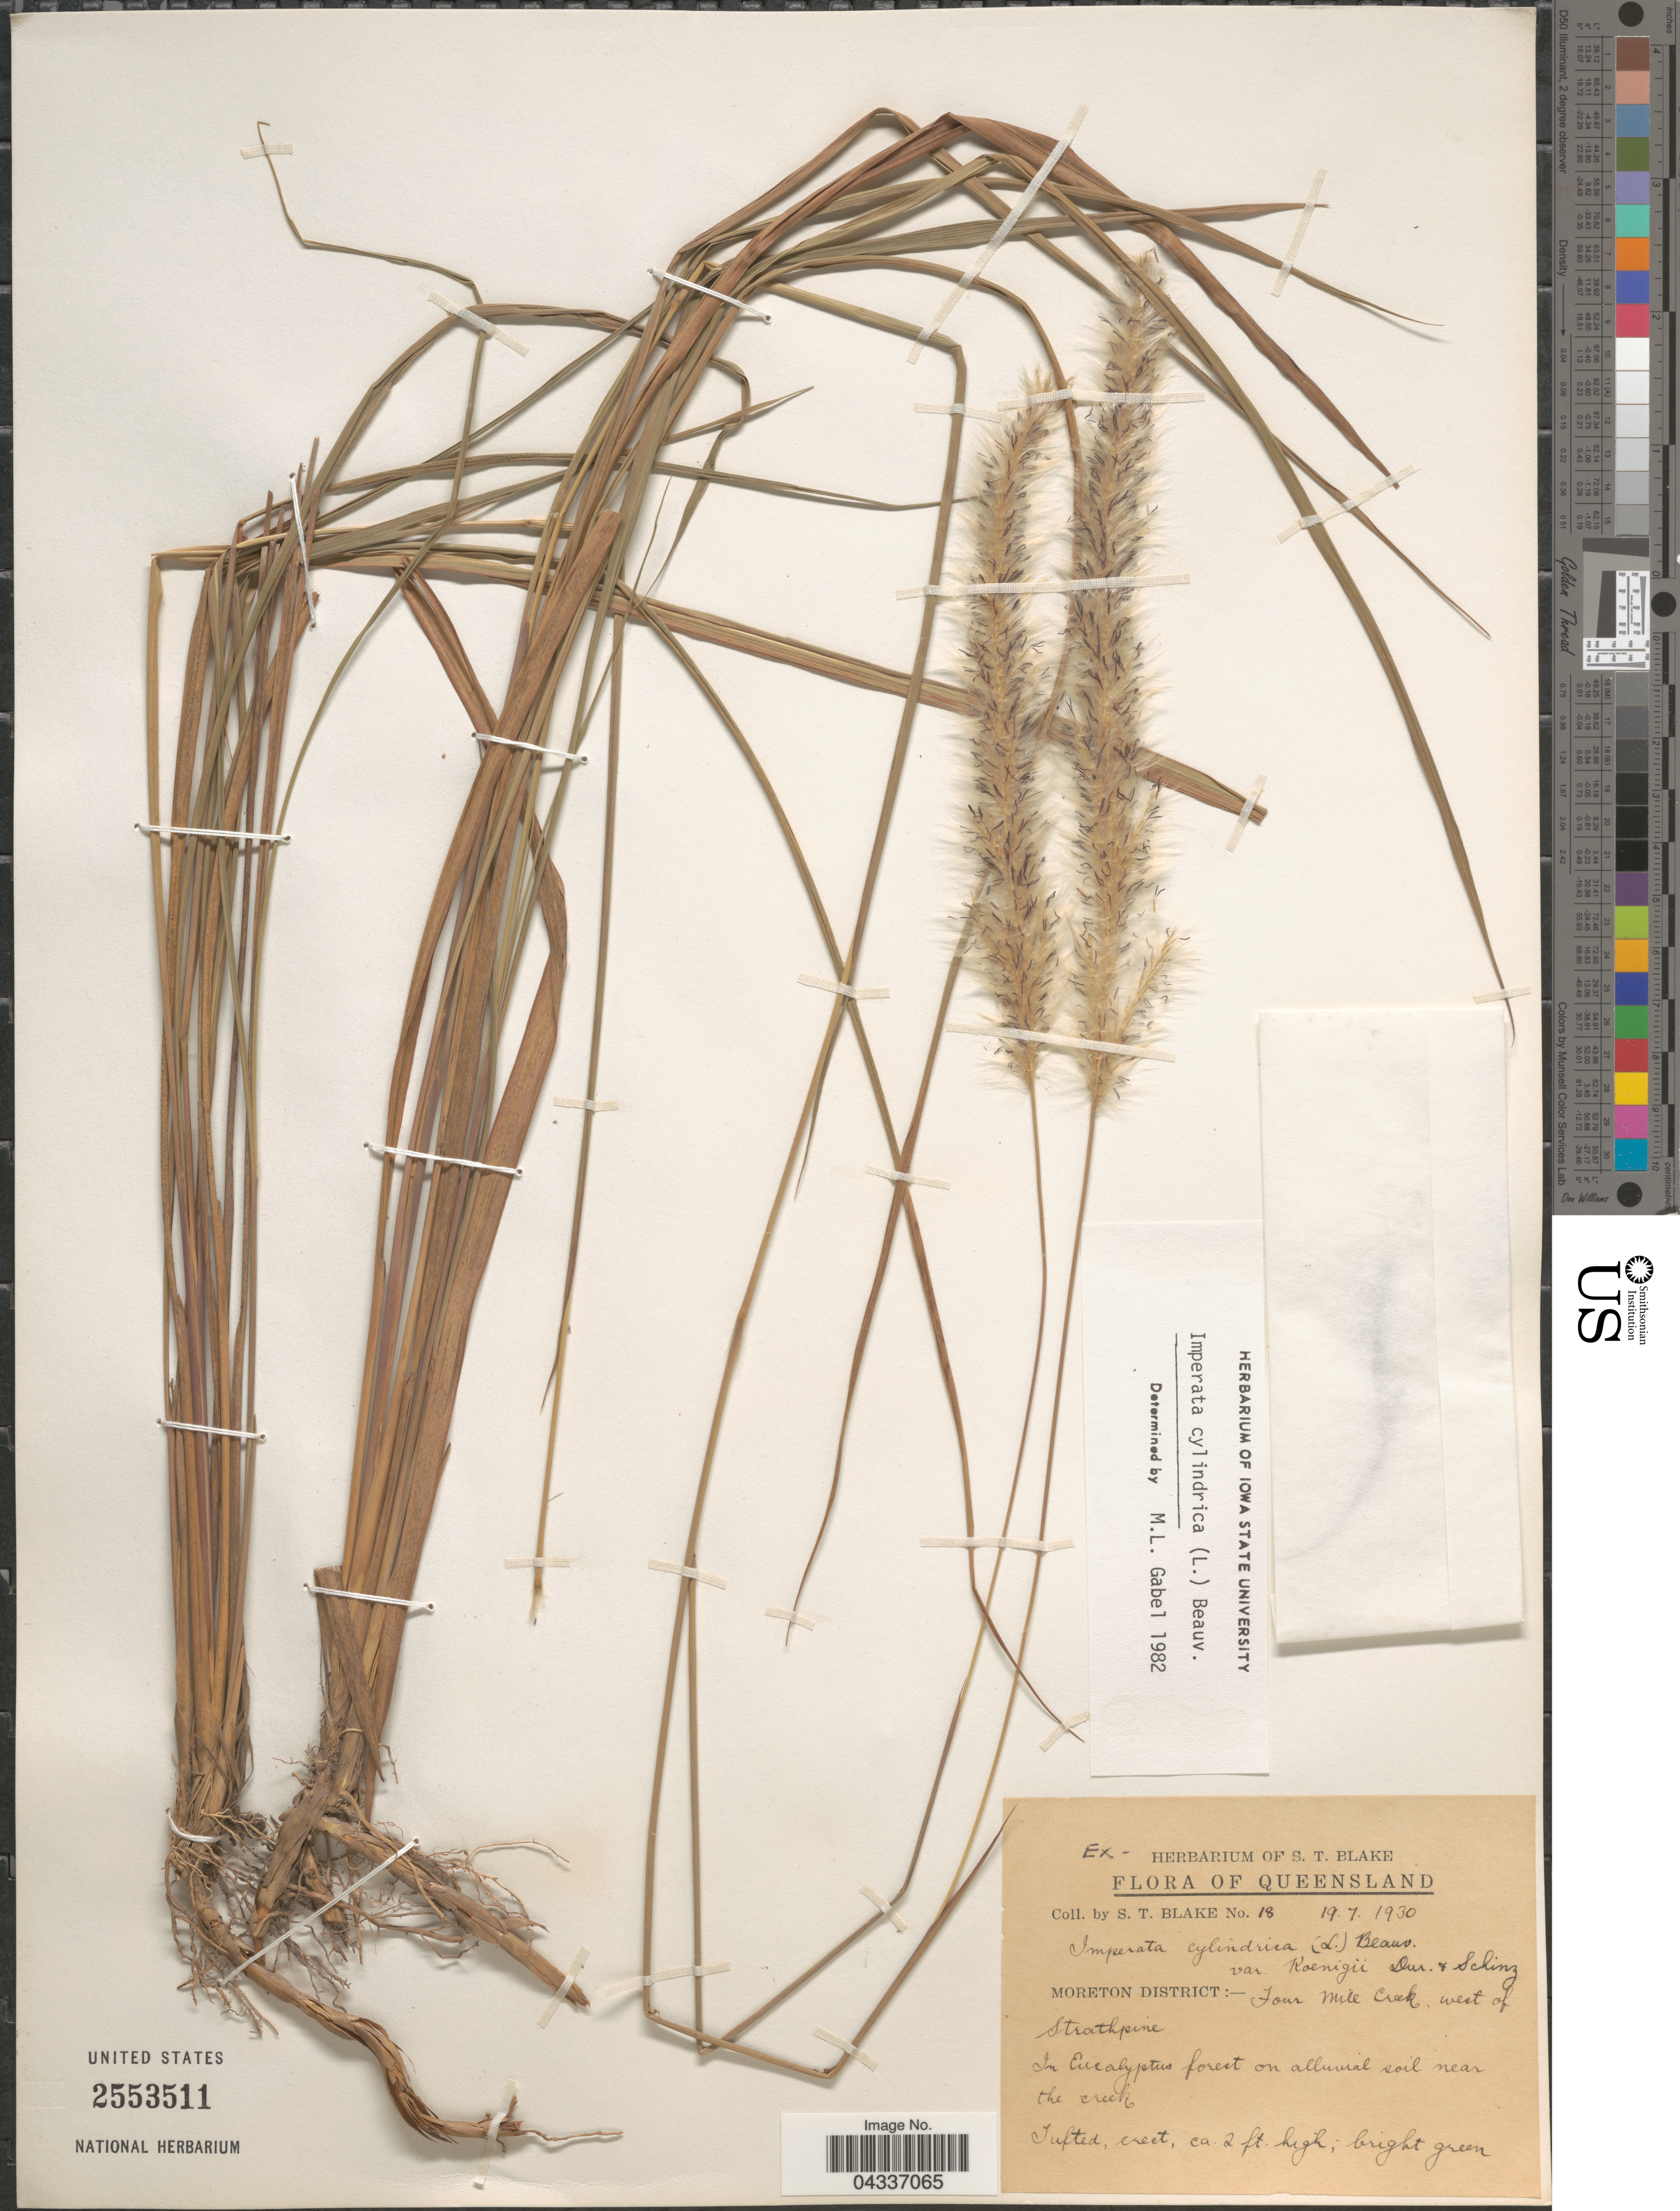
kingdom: Plantae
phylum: Tracheophyta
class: Liliopsida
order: Poales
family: Poaceae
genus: Imperata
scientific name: Imperata cylindrica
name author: (L.) P. Beauv.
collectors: S. T. Blake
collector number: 18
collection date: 1930-07-19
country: Australia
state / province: Queensland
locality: Moreton District: - Four Mile Creek, west of Strathpine.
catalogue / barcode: US 2553511